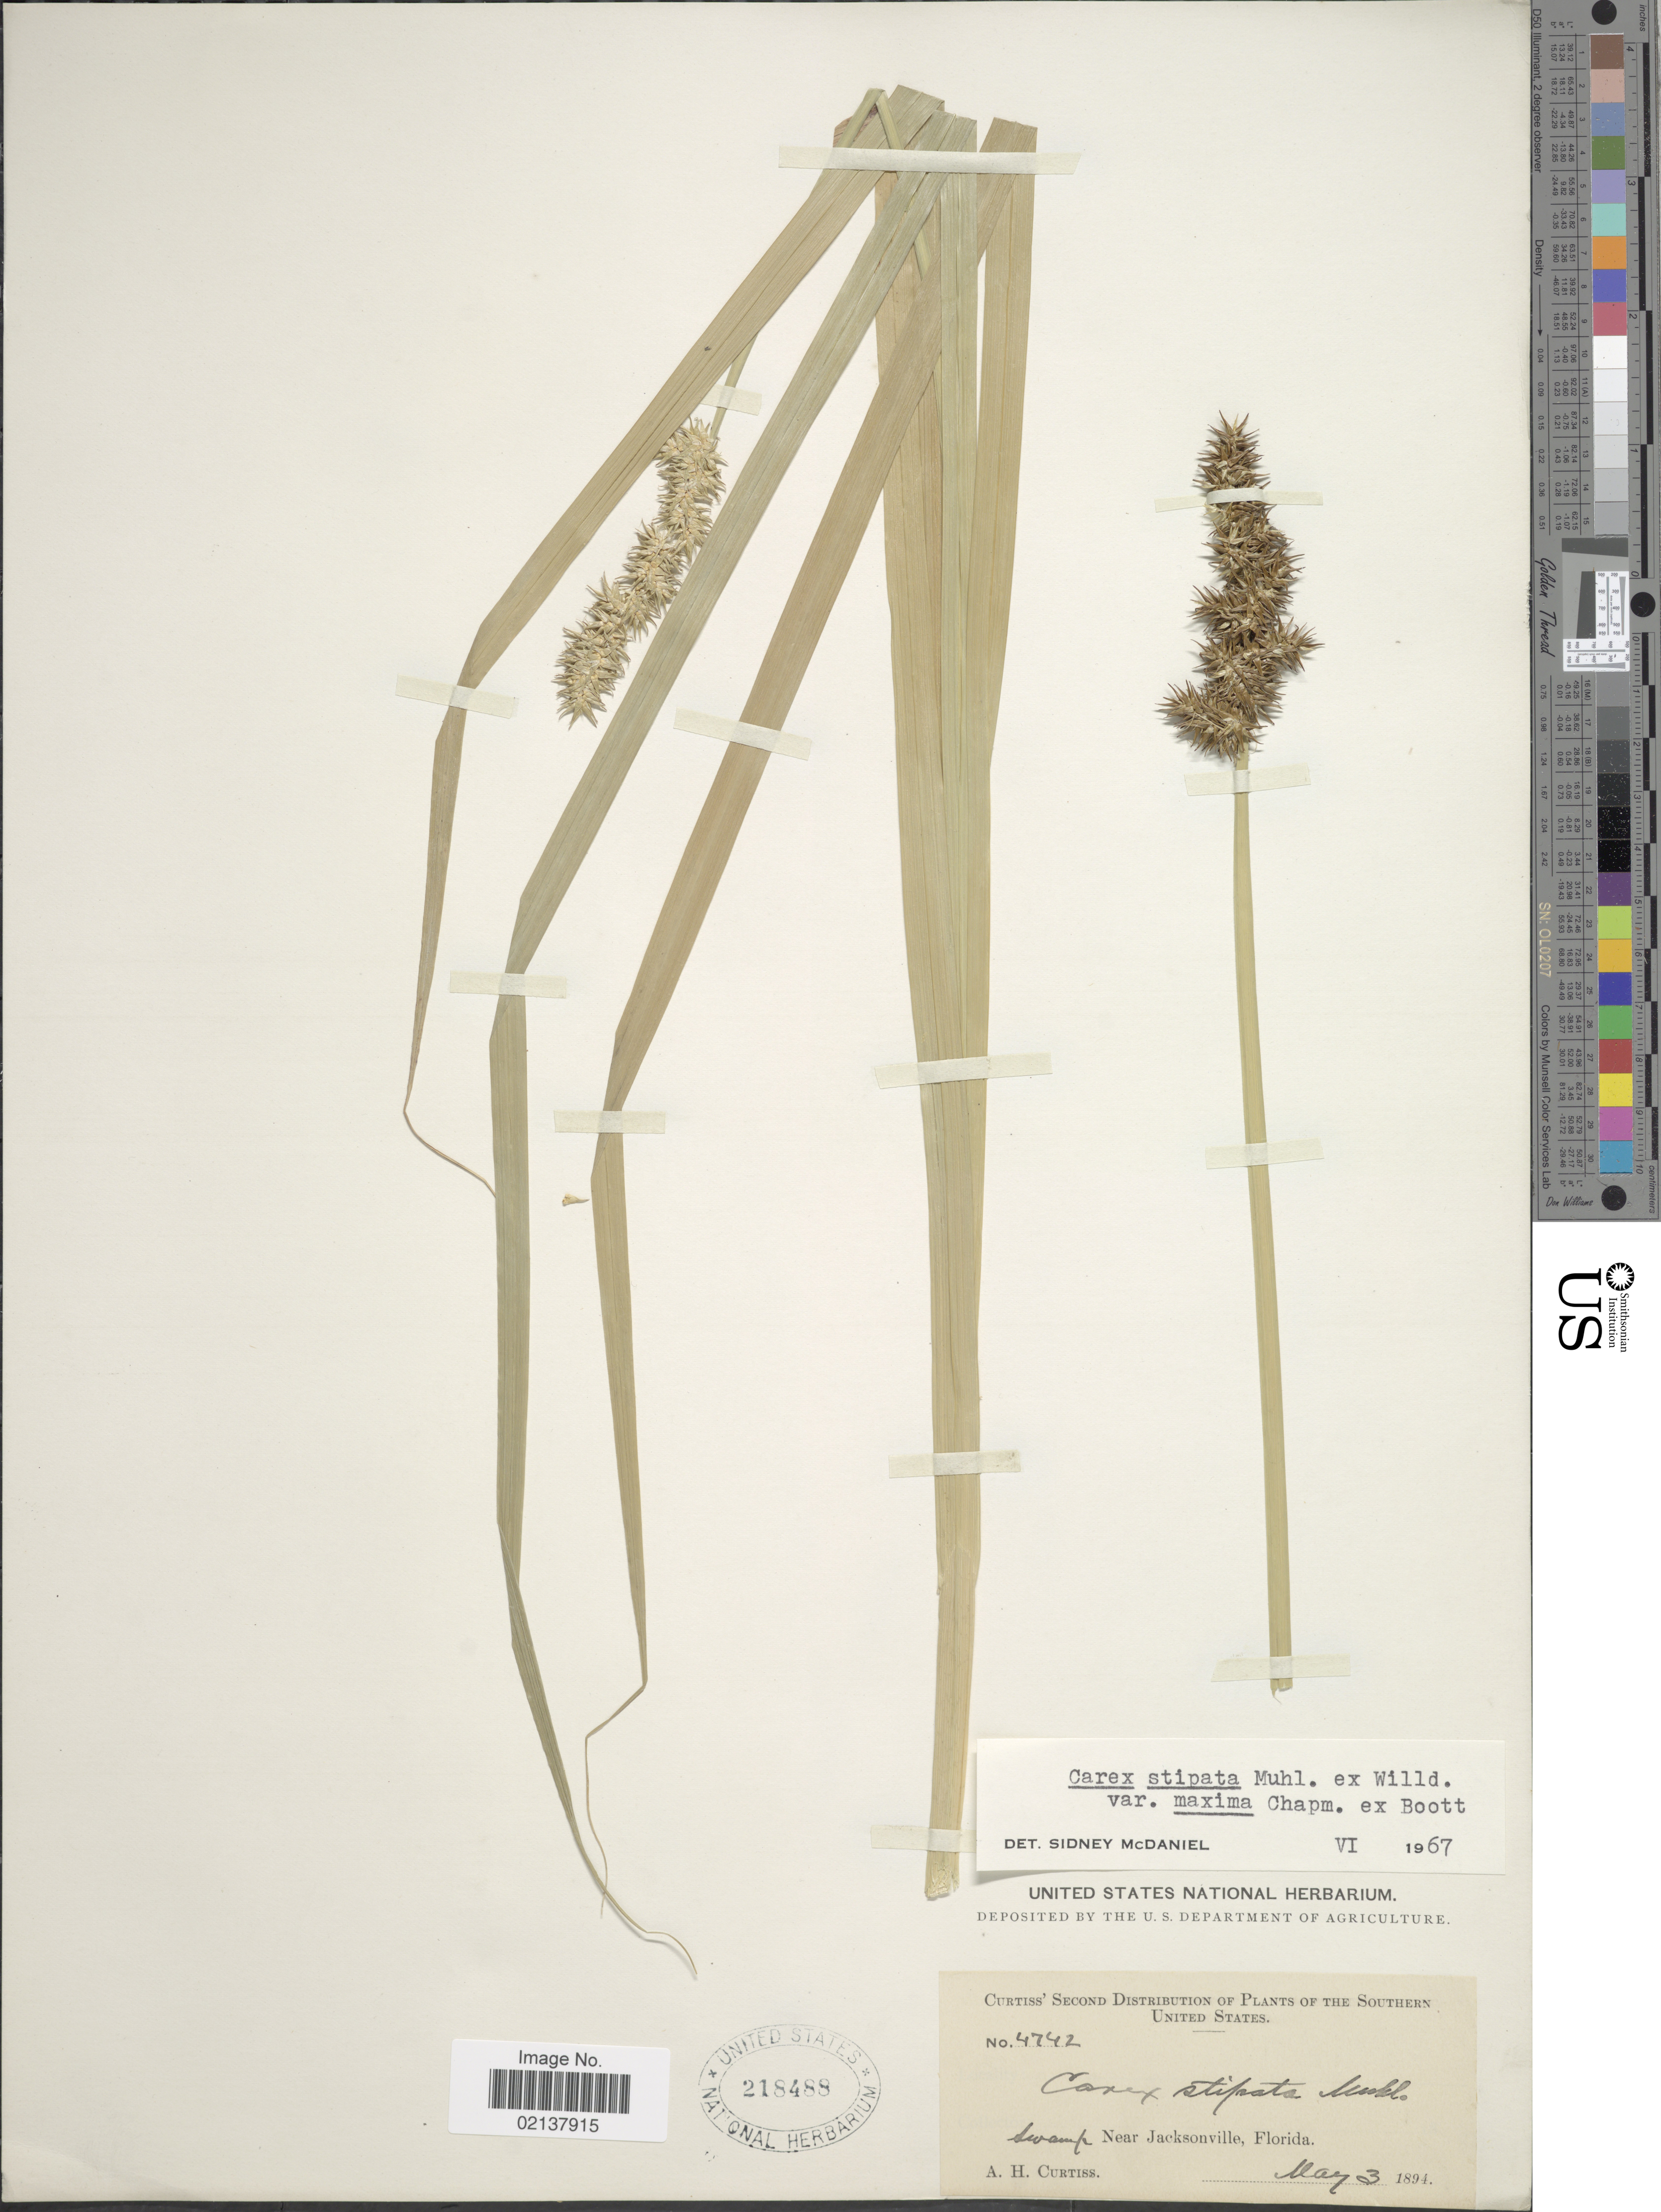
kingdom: Plantae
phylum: Tracheophyta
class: Liliopsida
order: Poales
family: Cyperaceae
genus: Carex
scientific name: Carex stipata var. maxima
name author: Chapm. ex Boott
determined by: Strong, Mark T., (BOT), Smithsonian Institution - National Museum of Natural History (UNITED STATES)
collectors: A. H. Curtiss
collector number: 4742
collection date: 1894-05-03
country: United States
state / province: Florida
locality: Swamp Near Jacksonville, Florida.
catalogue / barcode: US 218488